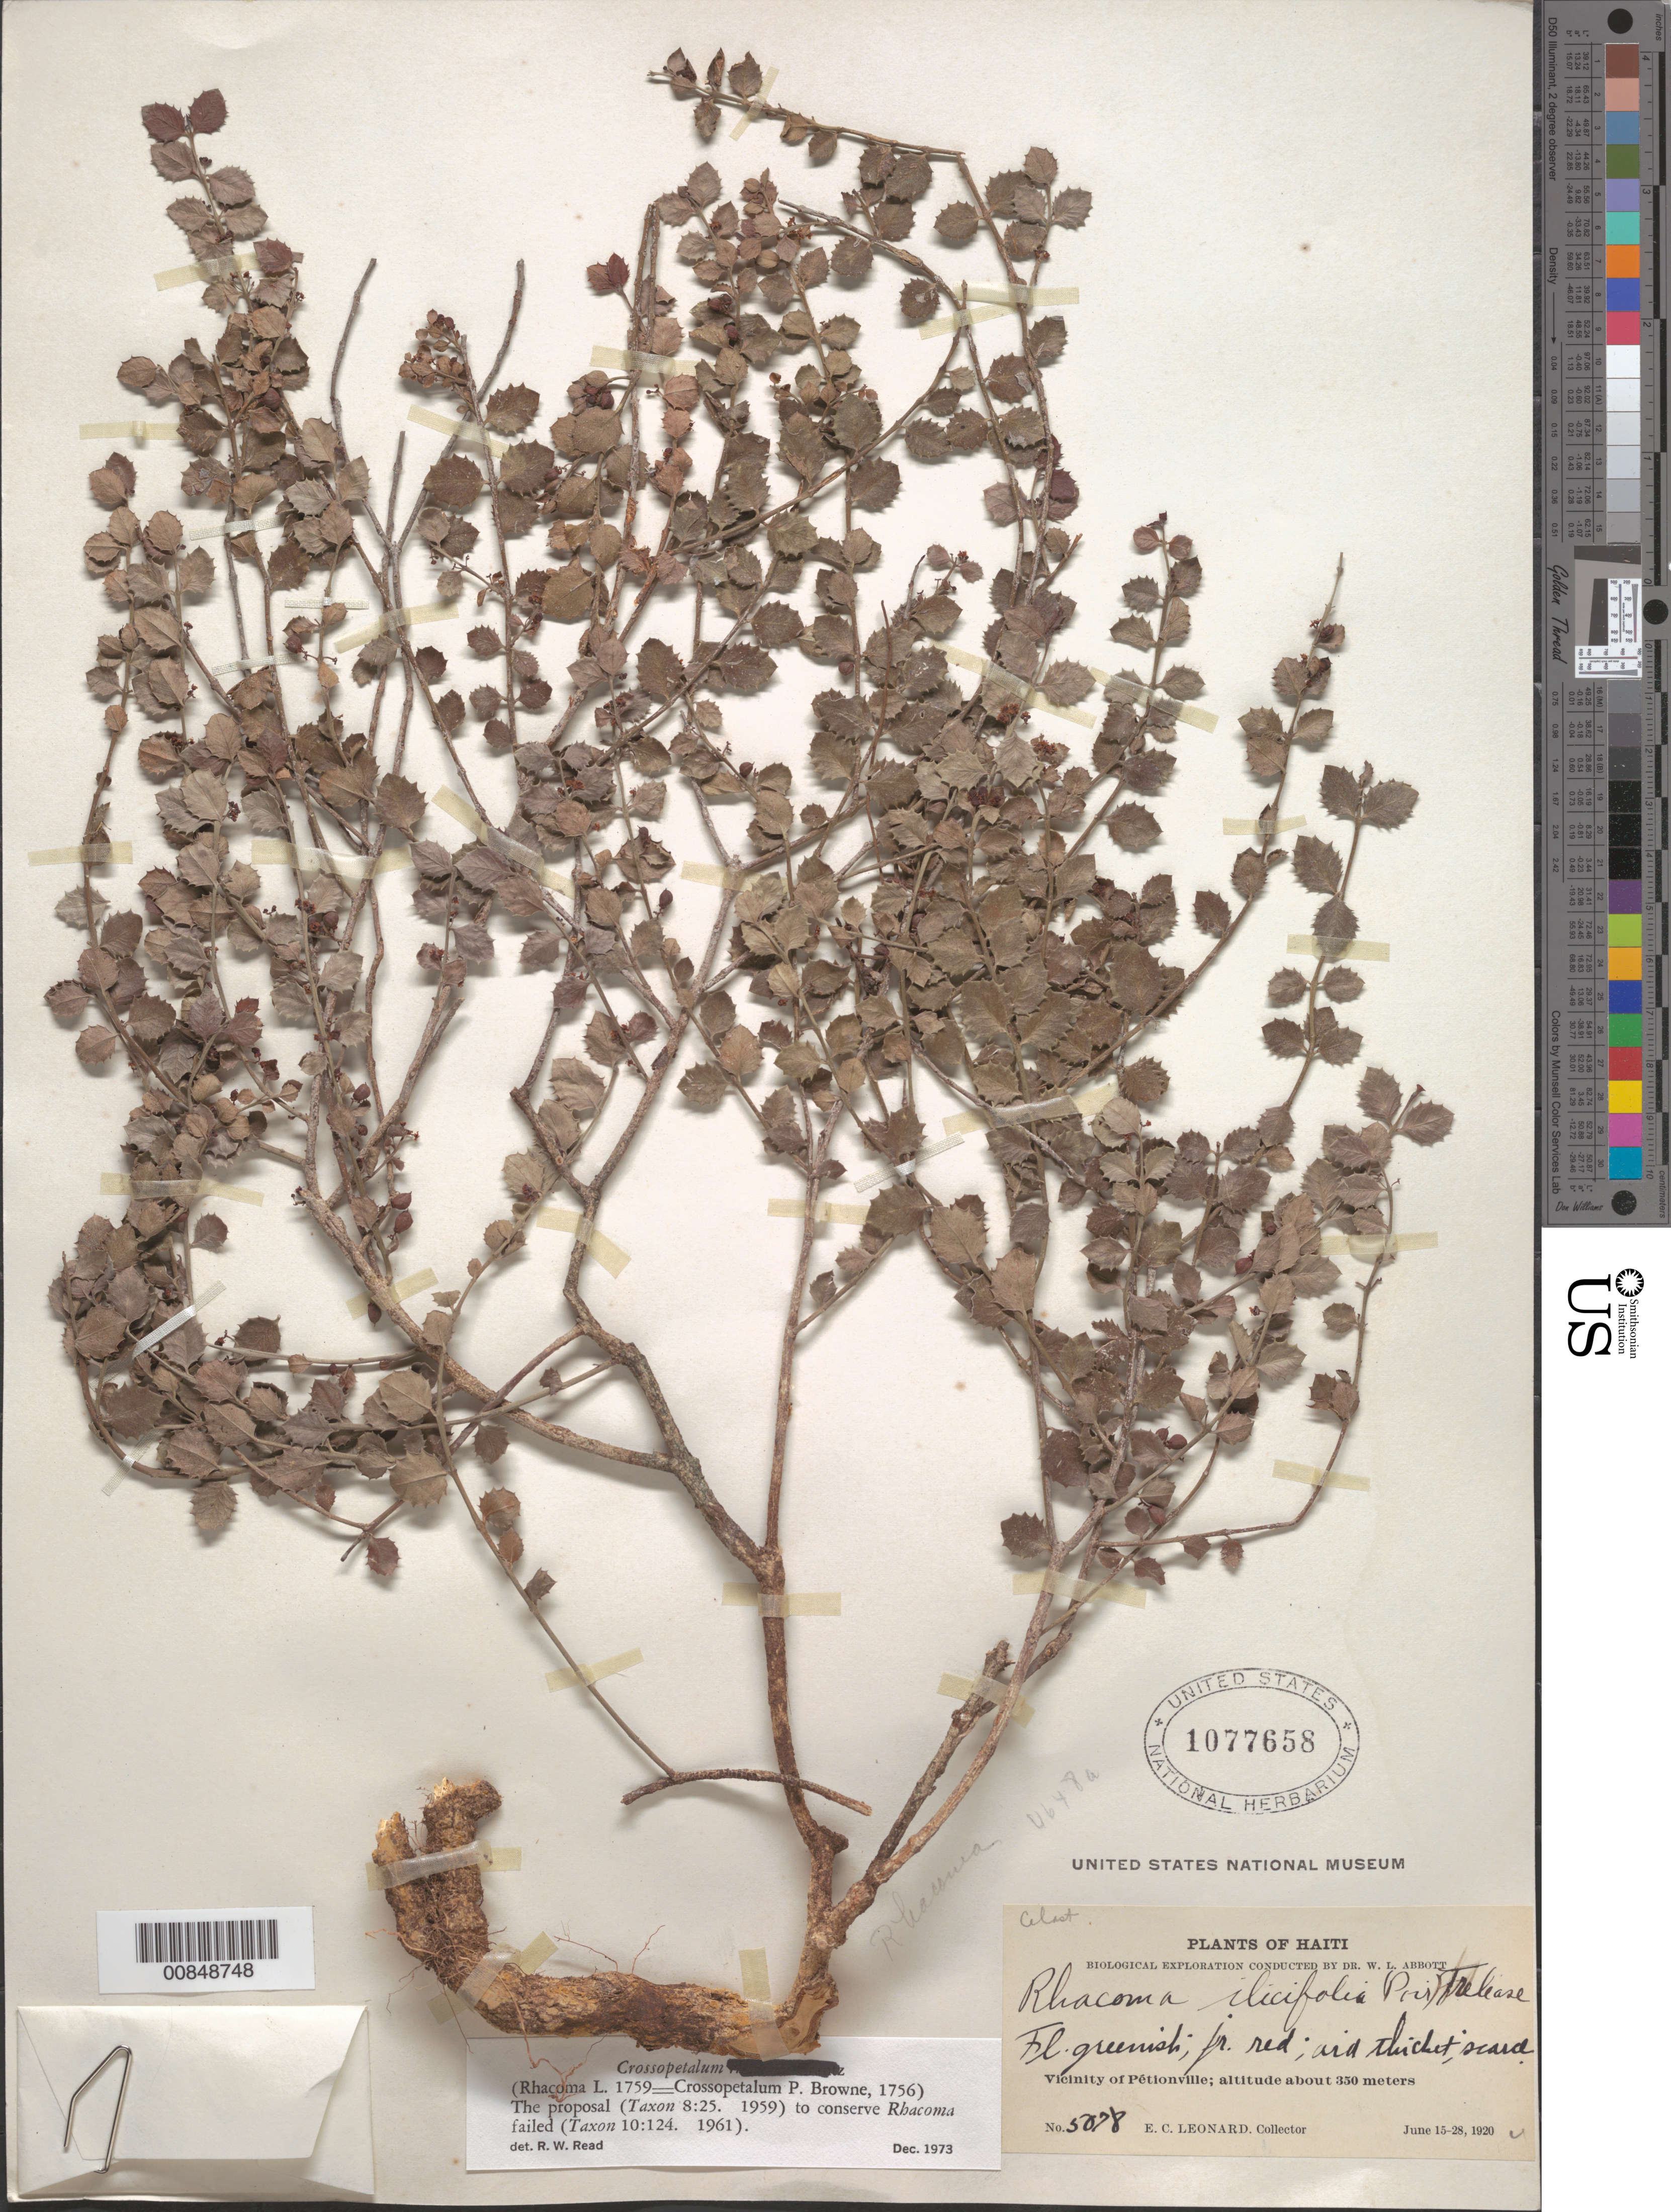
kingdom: Plantae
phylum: Tracheophyta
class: Magnoliopsida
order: Celastrales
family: Celastraceae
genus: Crossopetalum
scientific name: Crossopetalum ilicifolium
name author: (Poir.) Kuntze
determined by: Read, Robert W., (US), NMNH (UNITED STATES)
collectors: E. C. Leonard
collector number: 5078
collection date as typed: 15 Jun 1920 to 28 Jun 1920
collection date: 1920-06-15/1920-06-28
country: Haiti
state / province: Ouest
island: Hispaniola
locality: Vicinity of Pétionville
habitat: Arid thicket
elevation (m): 350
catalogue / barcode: US 1077658